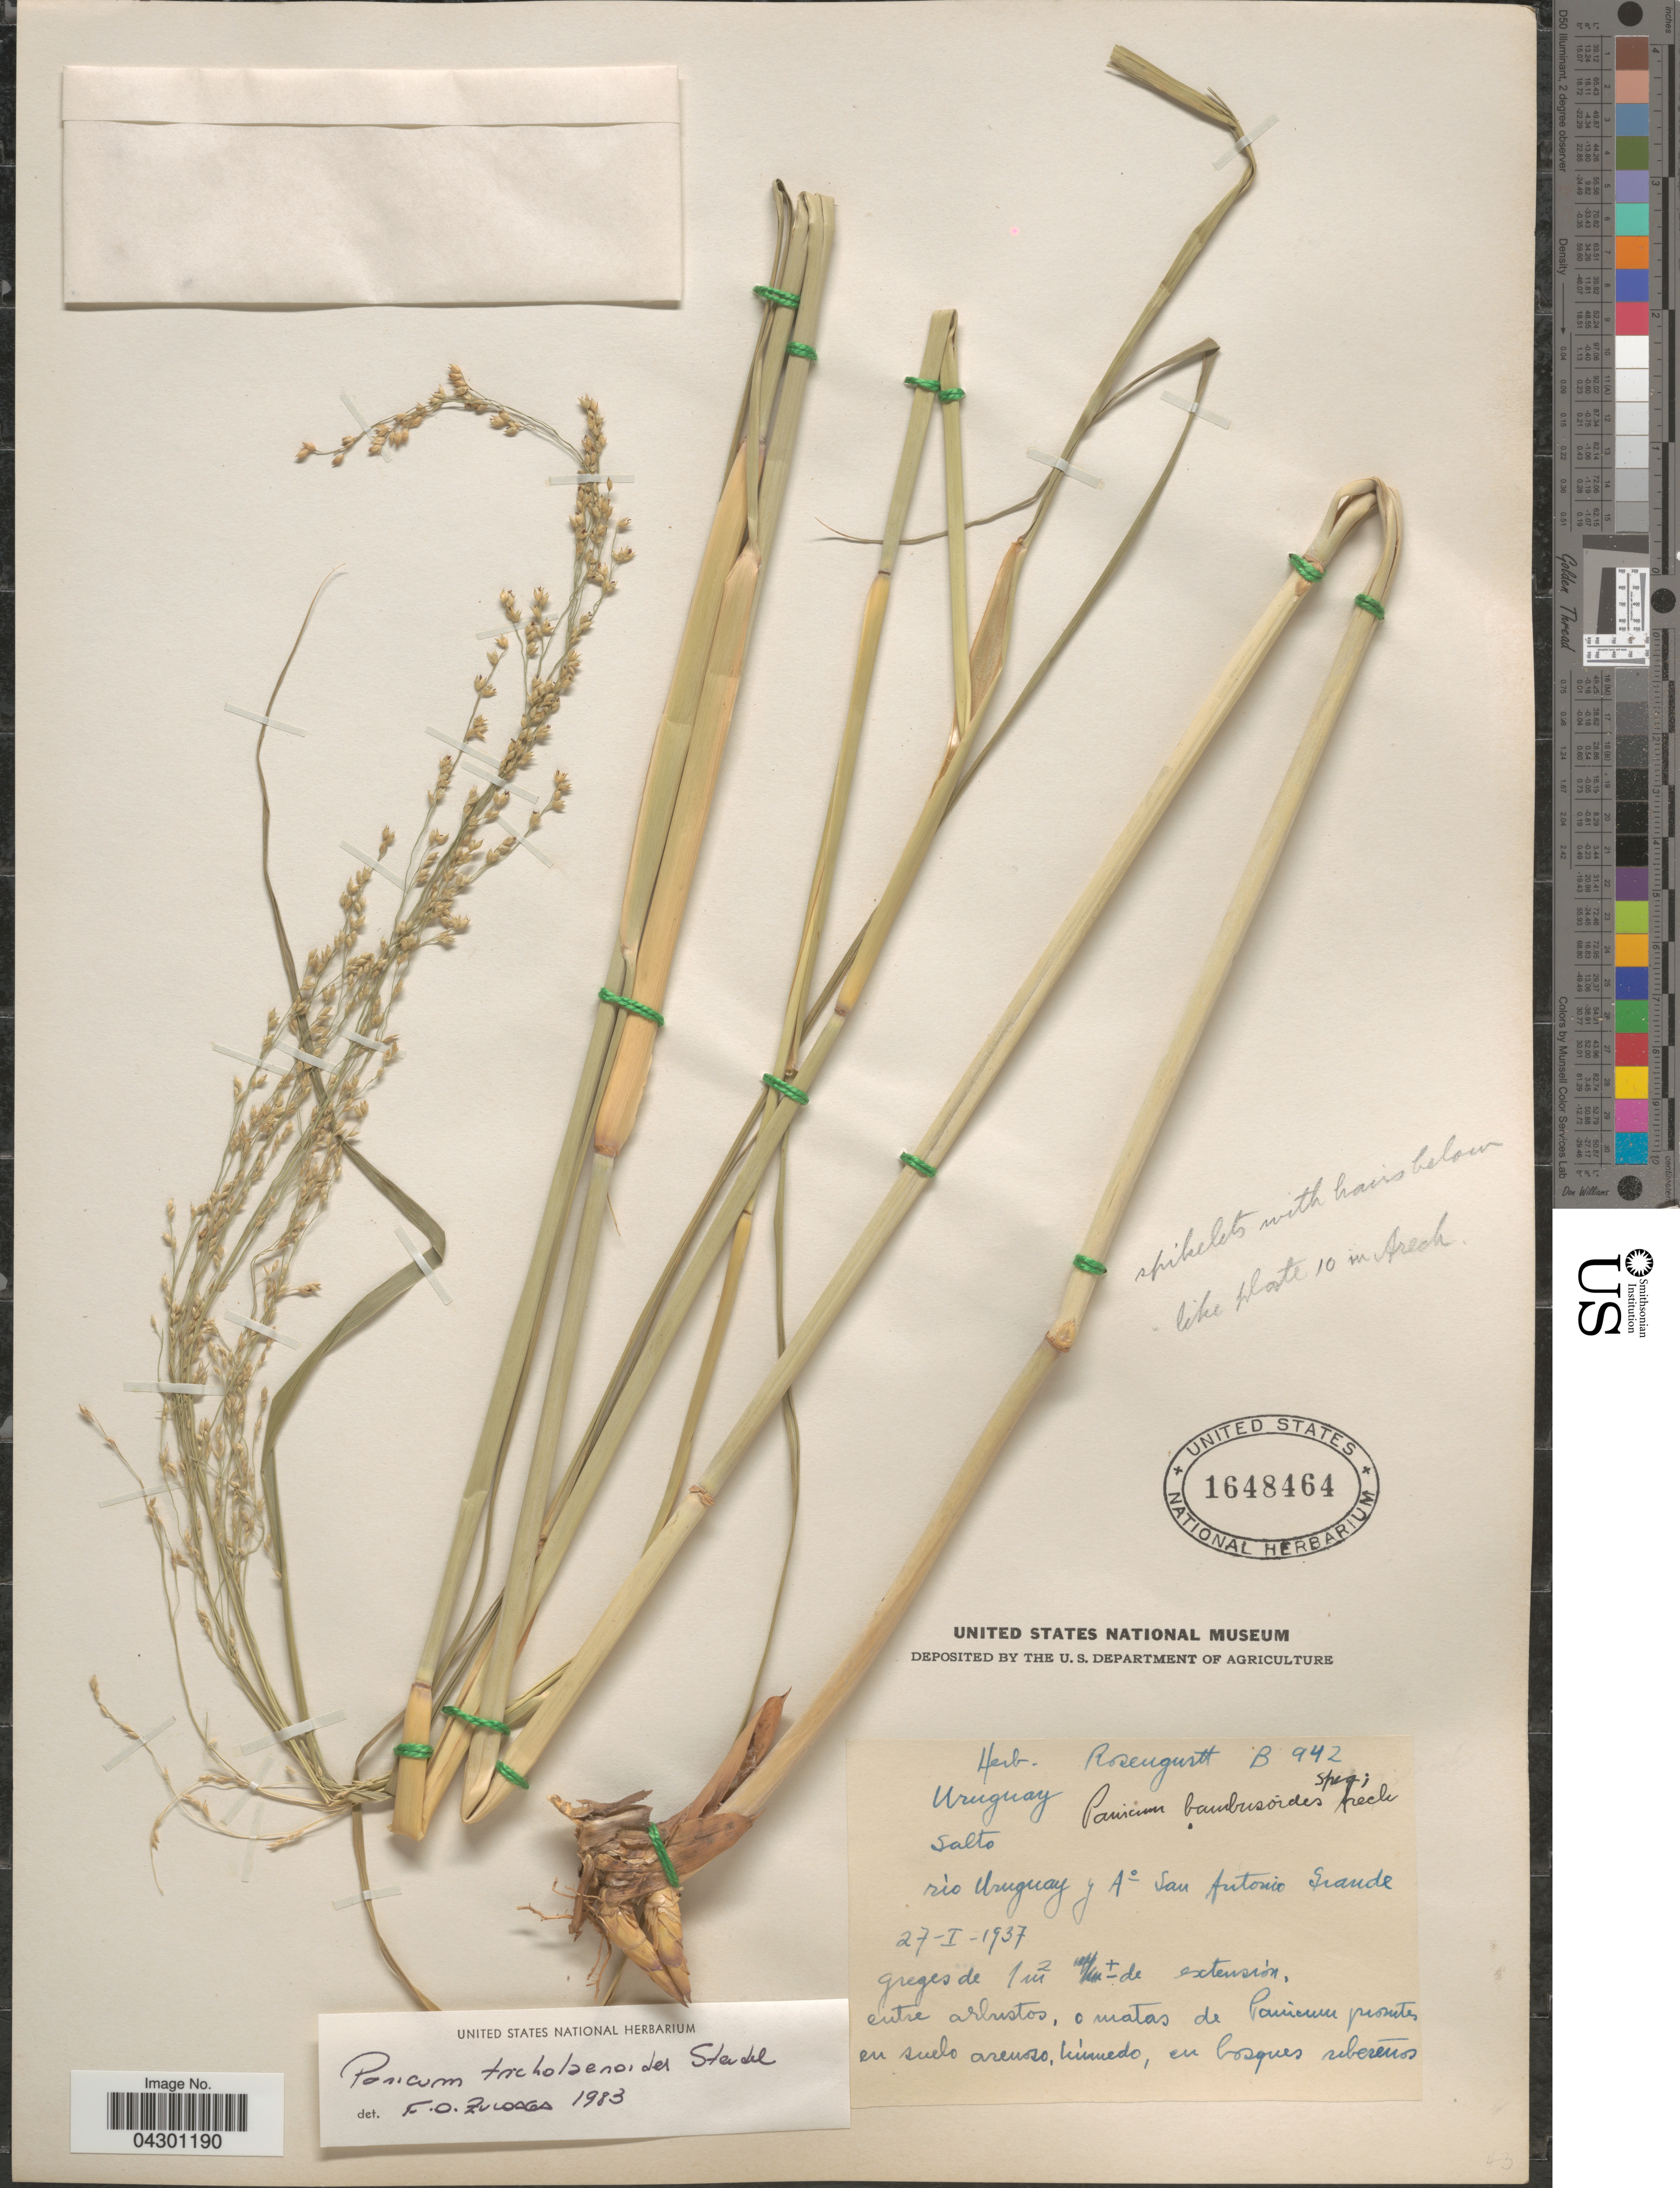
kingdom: Plantae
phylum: Tracheophyta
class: Liliopsida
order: Poales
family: Poaceae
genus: Panicum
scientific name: Panicum tricholaenoides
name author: Steud.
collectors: ex herb. Rosengurtt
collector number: B942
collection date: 1937-01-27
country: Uruguay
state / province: Salto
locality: Río Uruguay y Ao San Antonio Grande.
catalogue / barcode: US 1648464